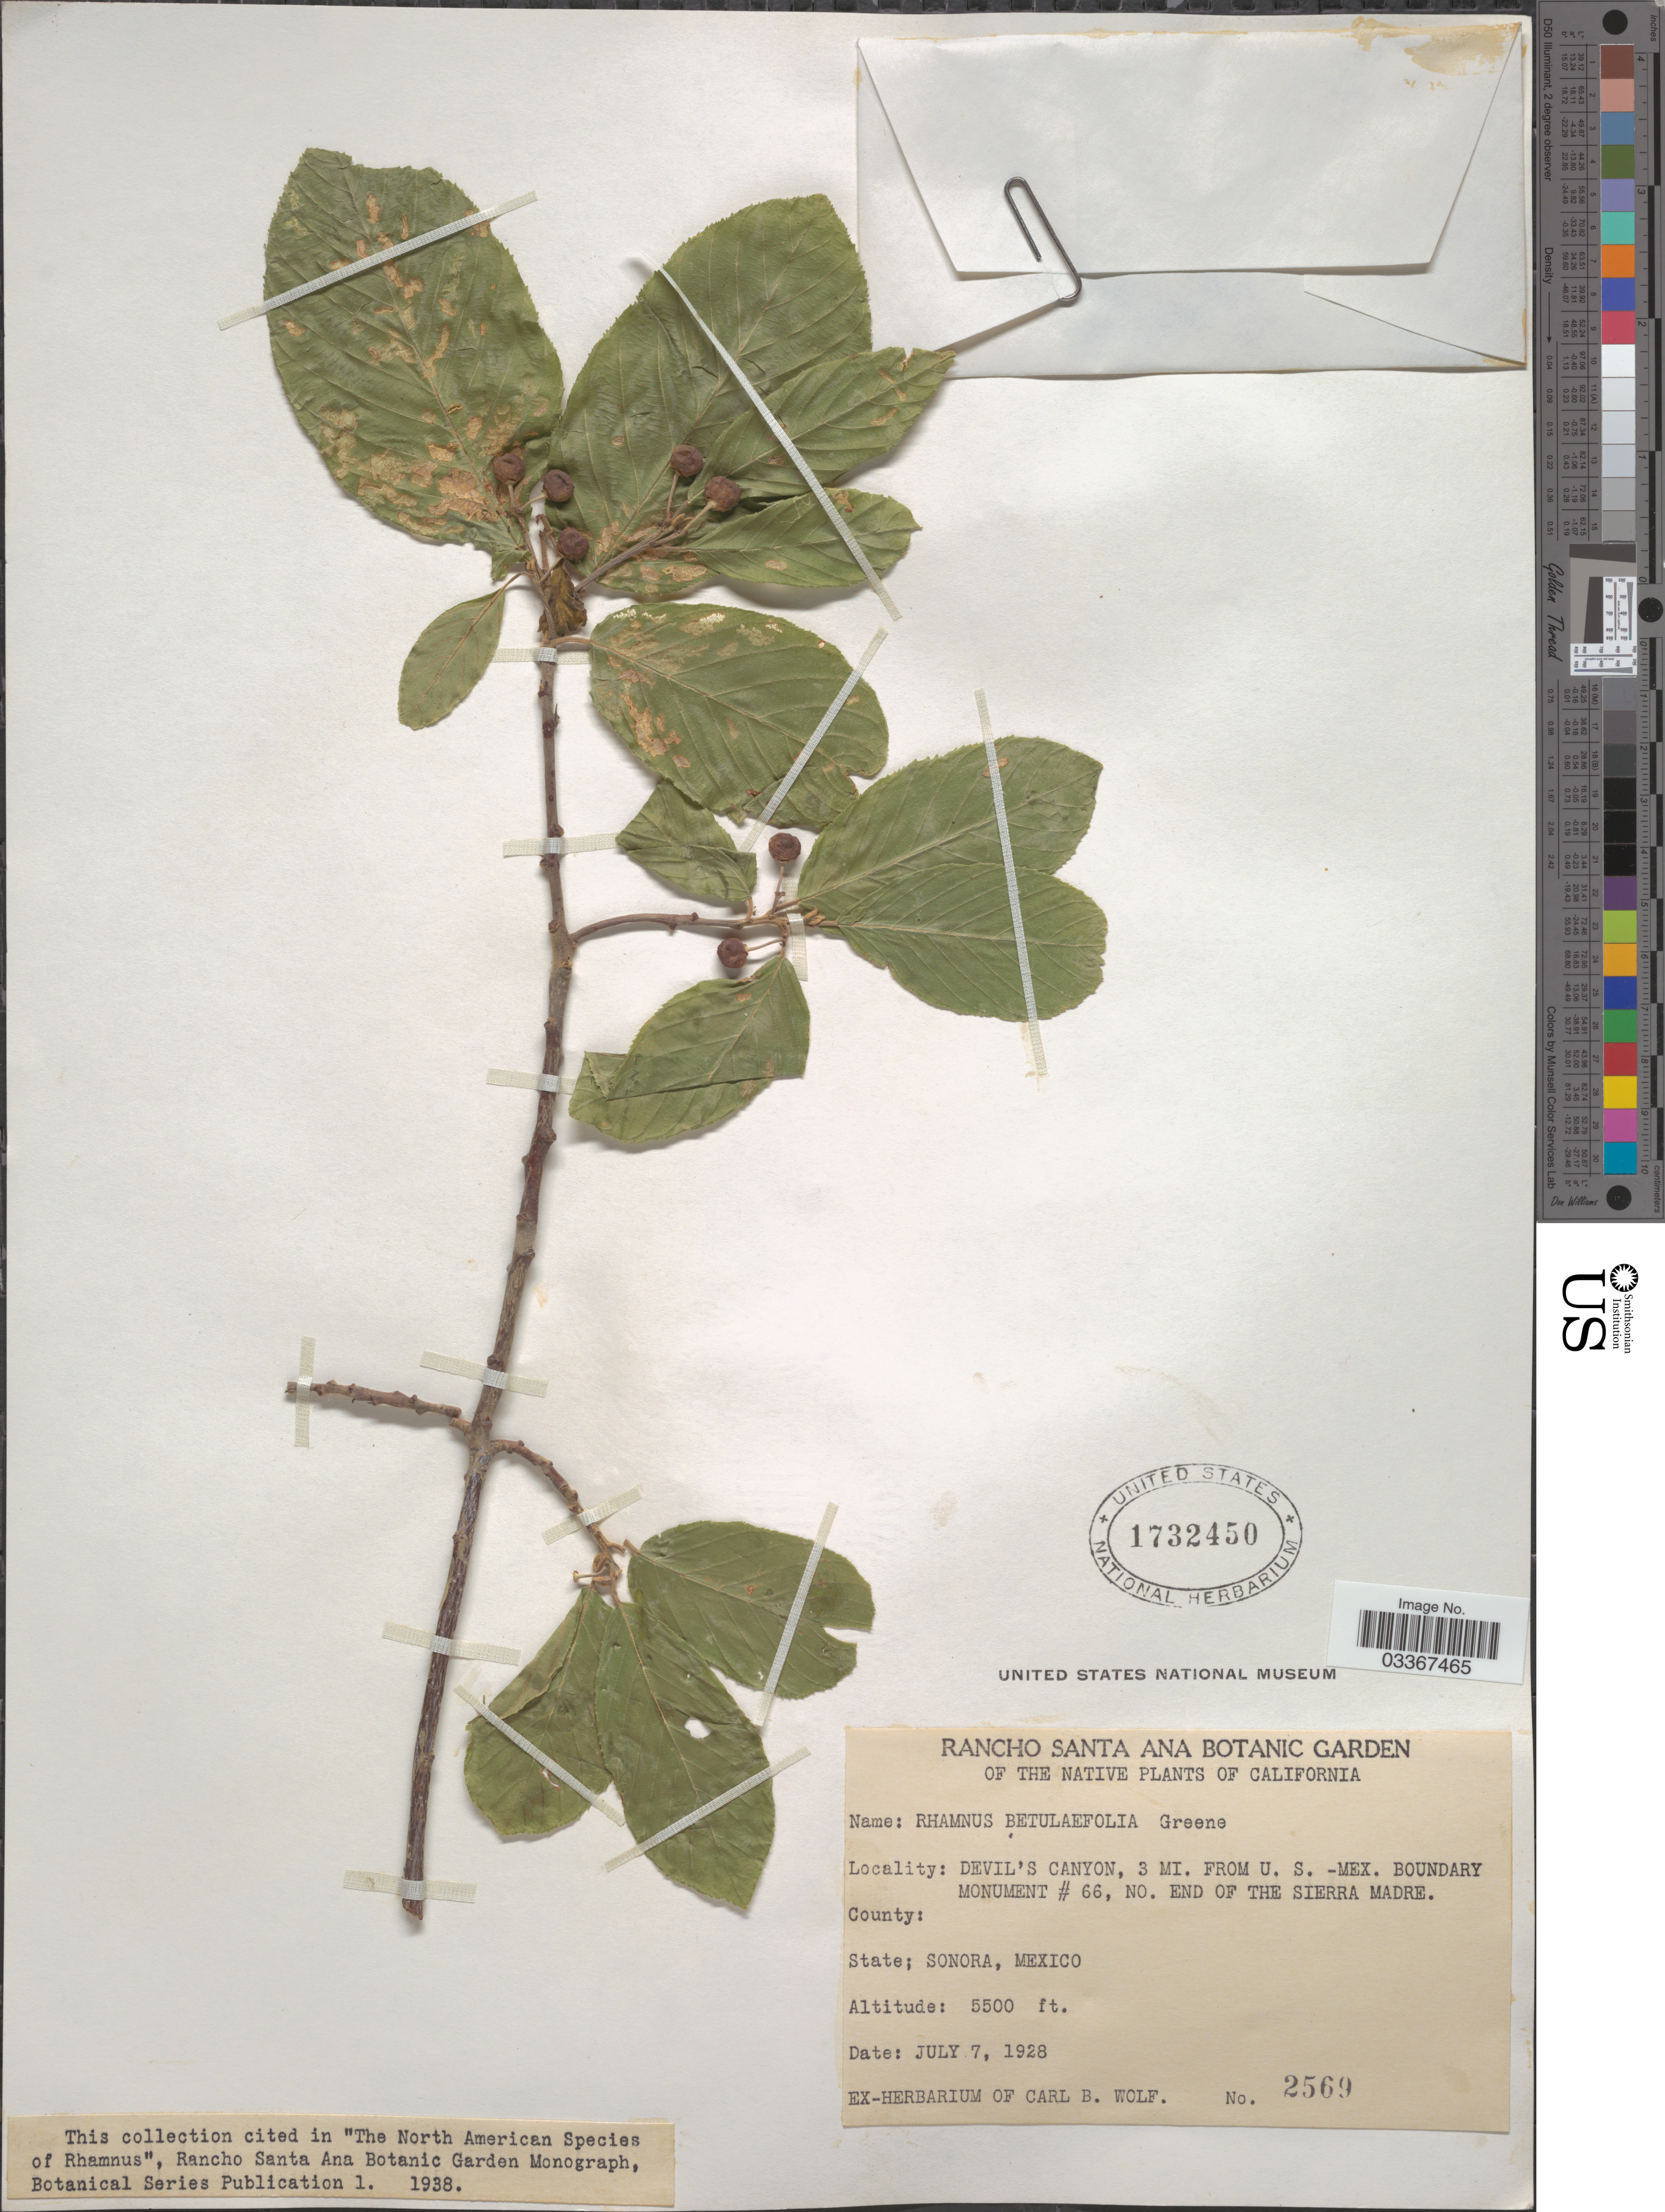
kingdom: Plantae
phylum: Tracheophyta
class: Magnoliopsida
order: Rosales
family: Rhamnaceae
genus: Frangula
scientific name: Frangula betulifolia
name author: (Greene) Grubov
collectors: ex herb. Carl B. Wolf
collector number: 2569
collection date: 1928-07-07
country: Mexico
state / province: Sonora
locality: Devil's Canyon, 3 mt. from U. S. -Mex. Boundary Monument # 66, No. end of the Sierra Madre.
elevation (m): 1676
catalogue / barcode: US 1732450